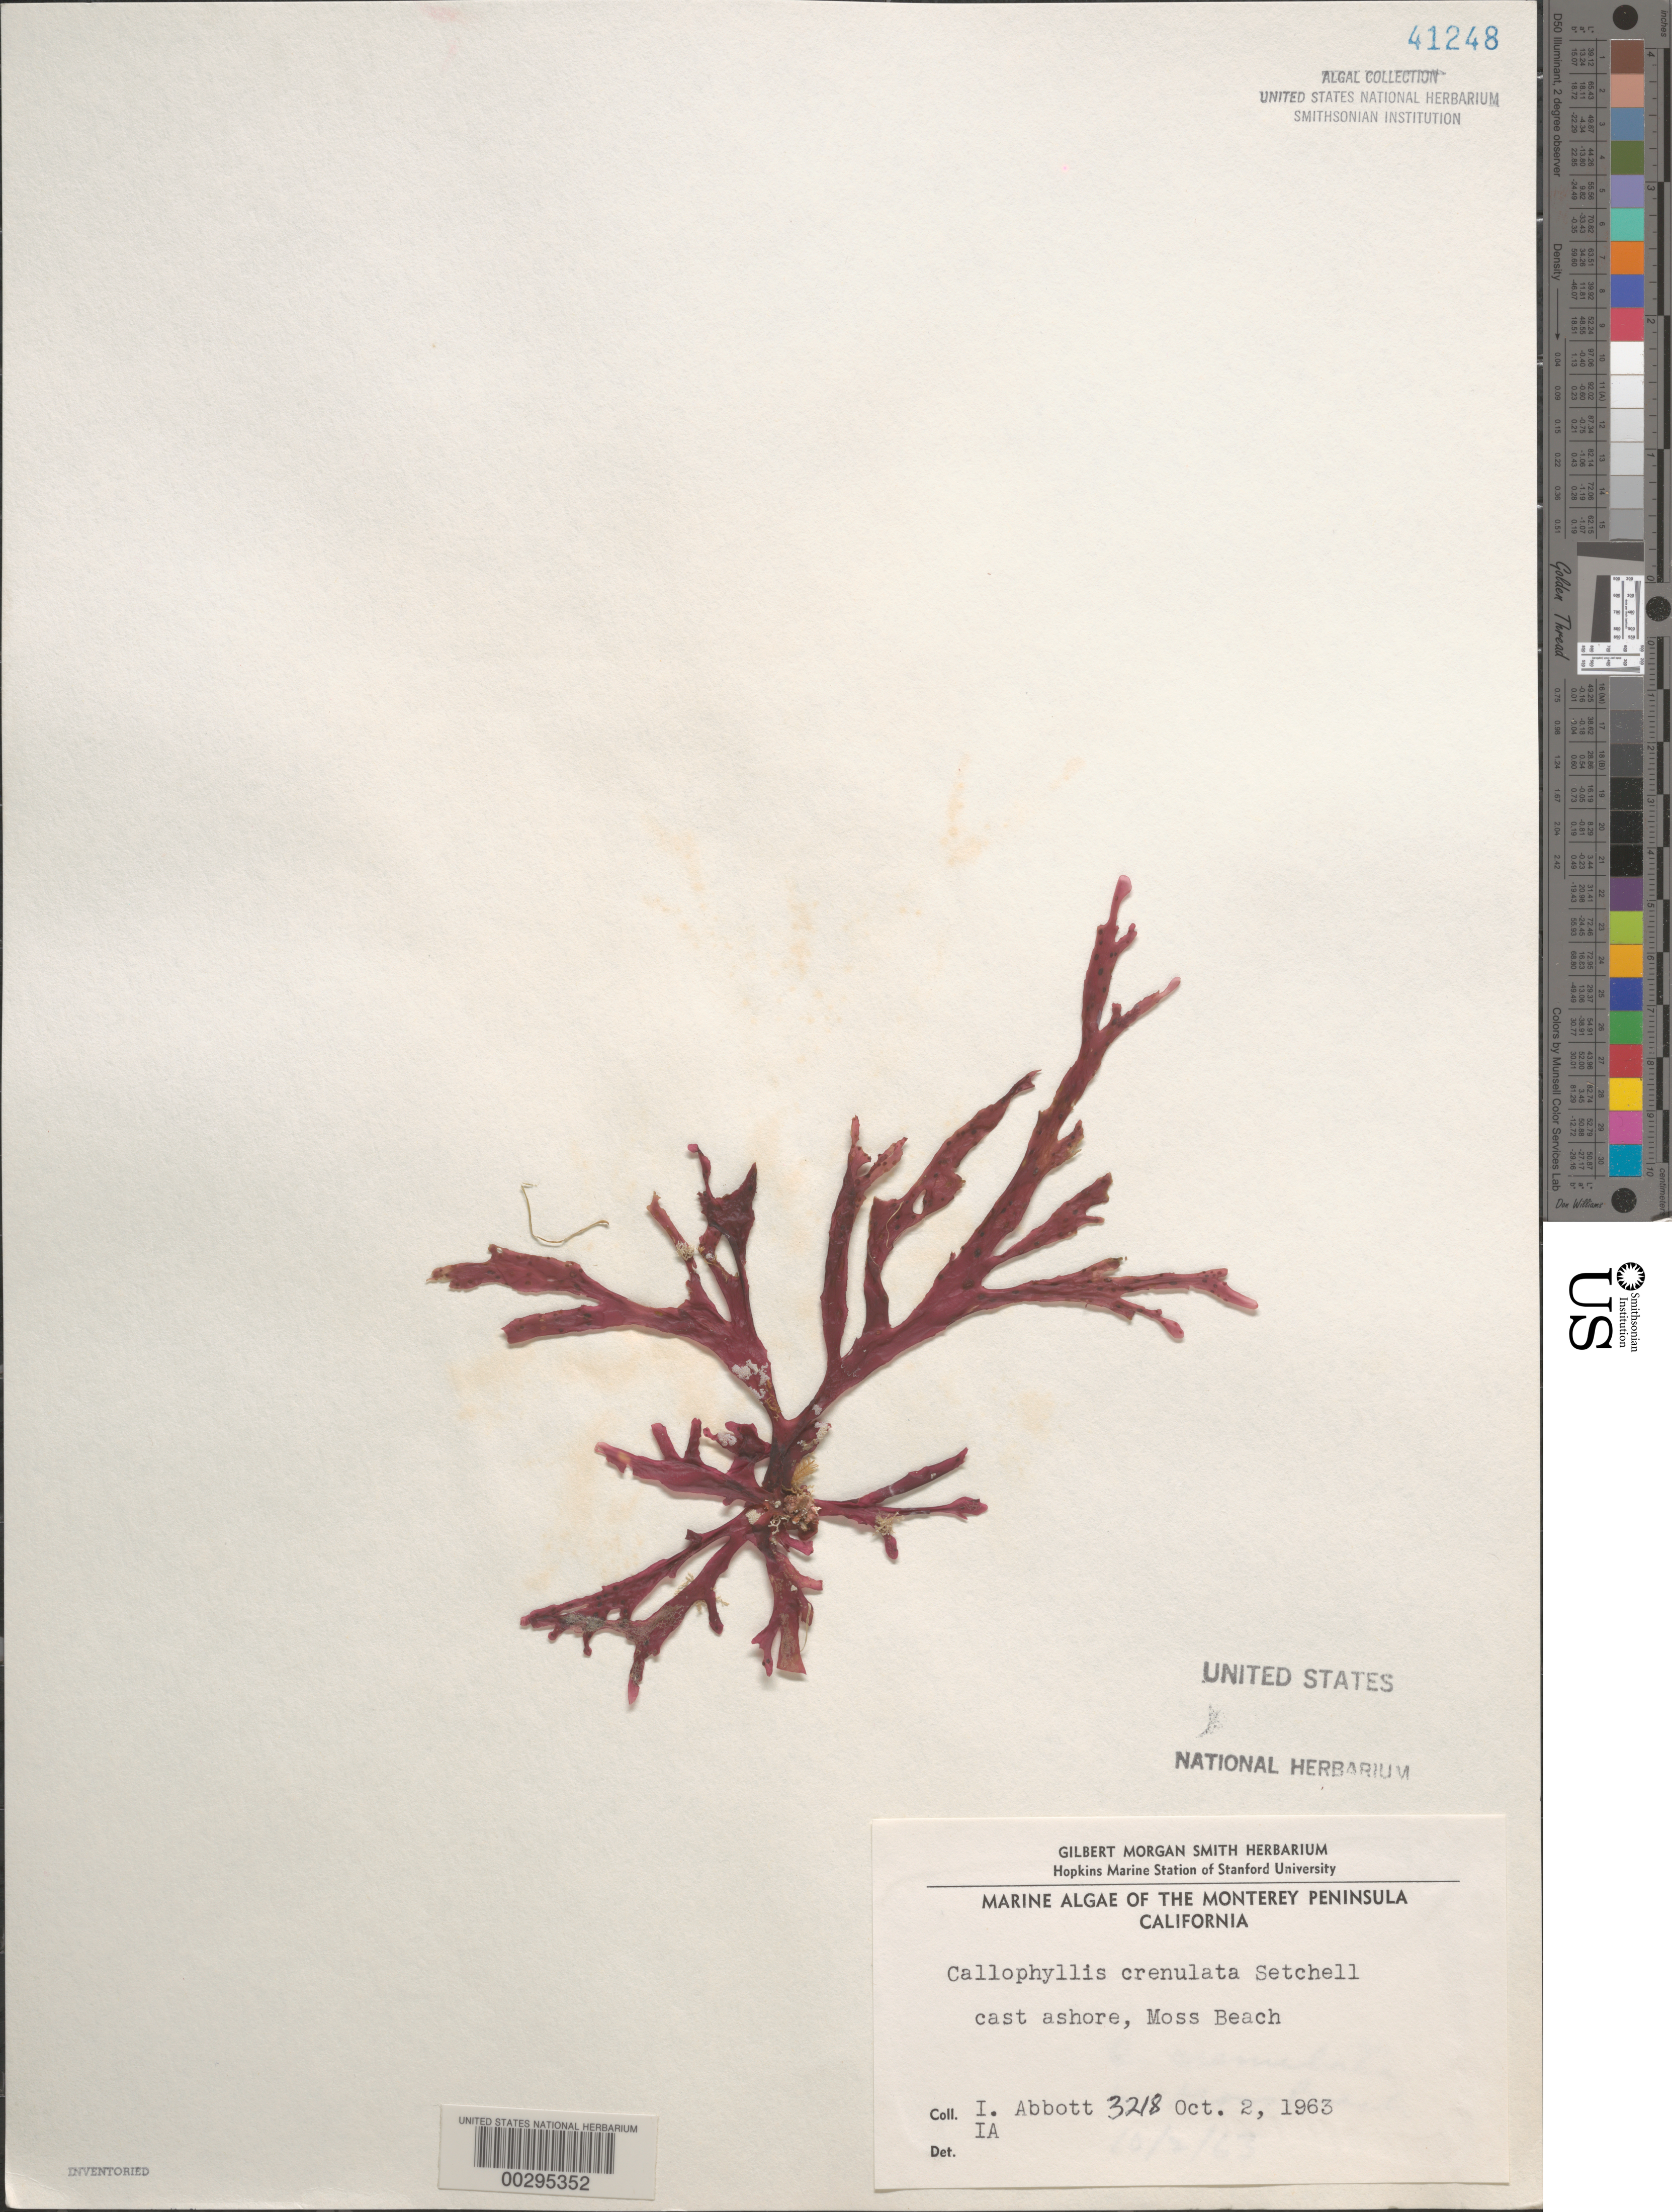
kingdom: Plantae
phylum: Rhodophyta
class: Florideophyceae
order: Gigartinales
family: Kallymeniaceae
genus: Callophyllis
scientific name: Callophyllis crenulata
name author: Setch.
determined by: Abbott, Isabella A.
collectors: I. A. Abbott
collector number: IAA 3218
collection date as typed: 02 Oct 1963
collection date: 1963-10-02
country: United States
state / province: California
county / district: Monterey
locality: Moss Beach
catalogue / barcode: US 41248